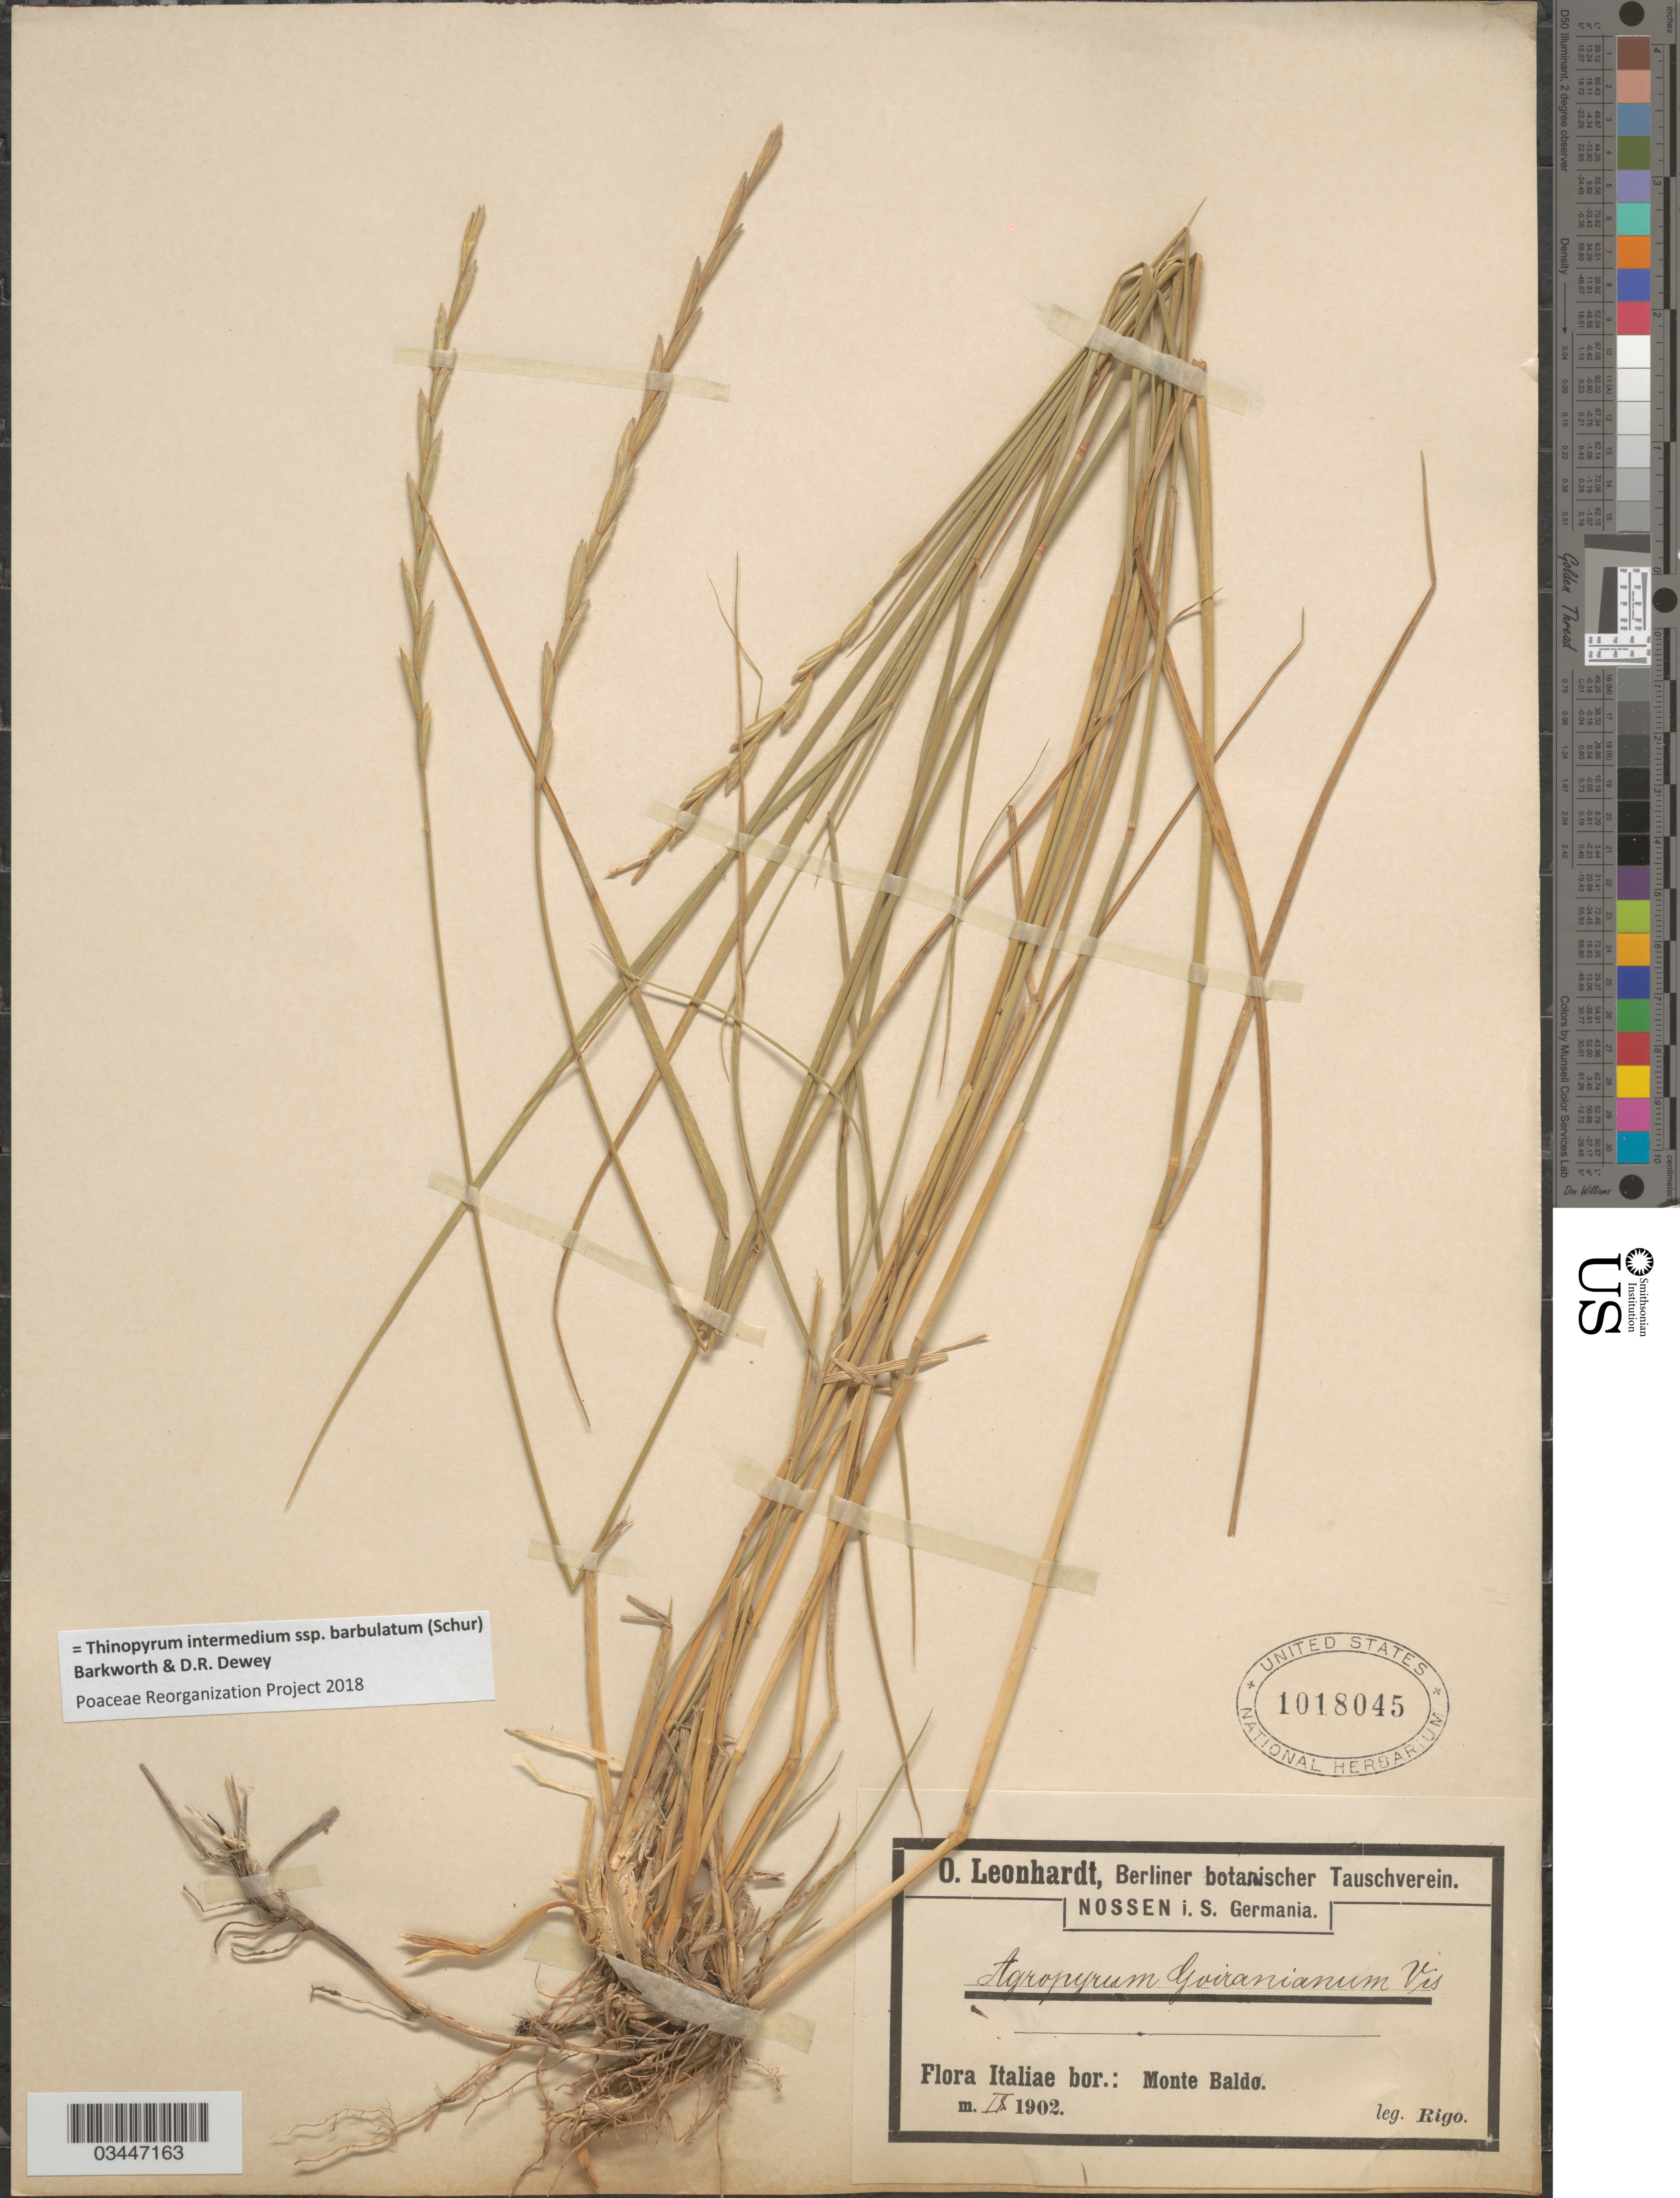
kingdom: Plantae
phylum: Tracheophyta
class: Liliopsida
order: Poales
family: Poaceae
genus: Thinopyrum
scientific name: Thinopyrum intermedium subsp. barbulatum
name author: (Schur) Barkworth & Dewey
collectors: -- Rigo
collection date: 1902-09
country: Italy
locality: Italiae bor.: Monte Baldo.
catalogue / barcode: US 1018045